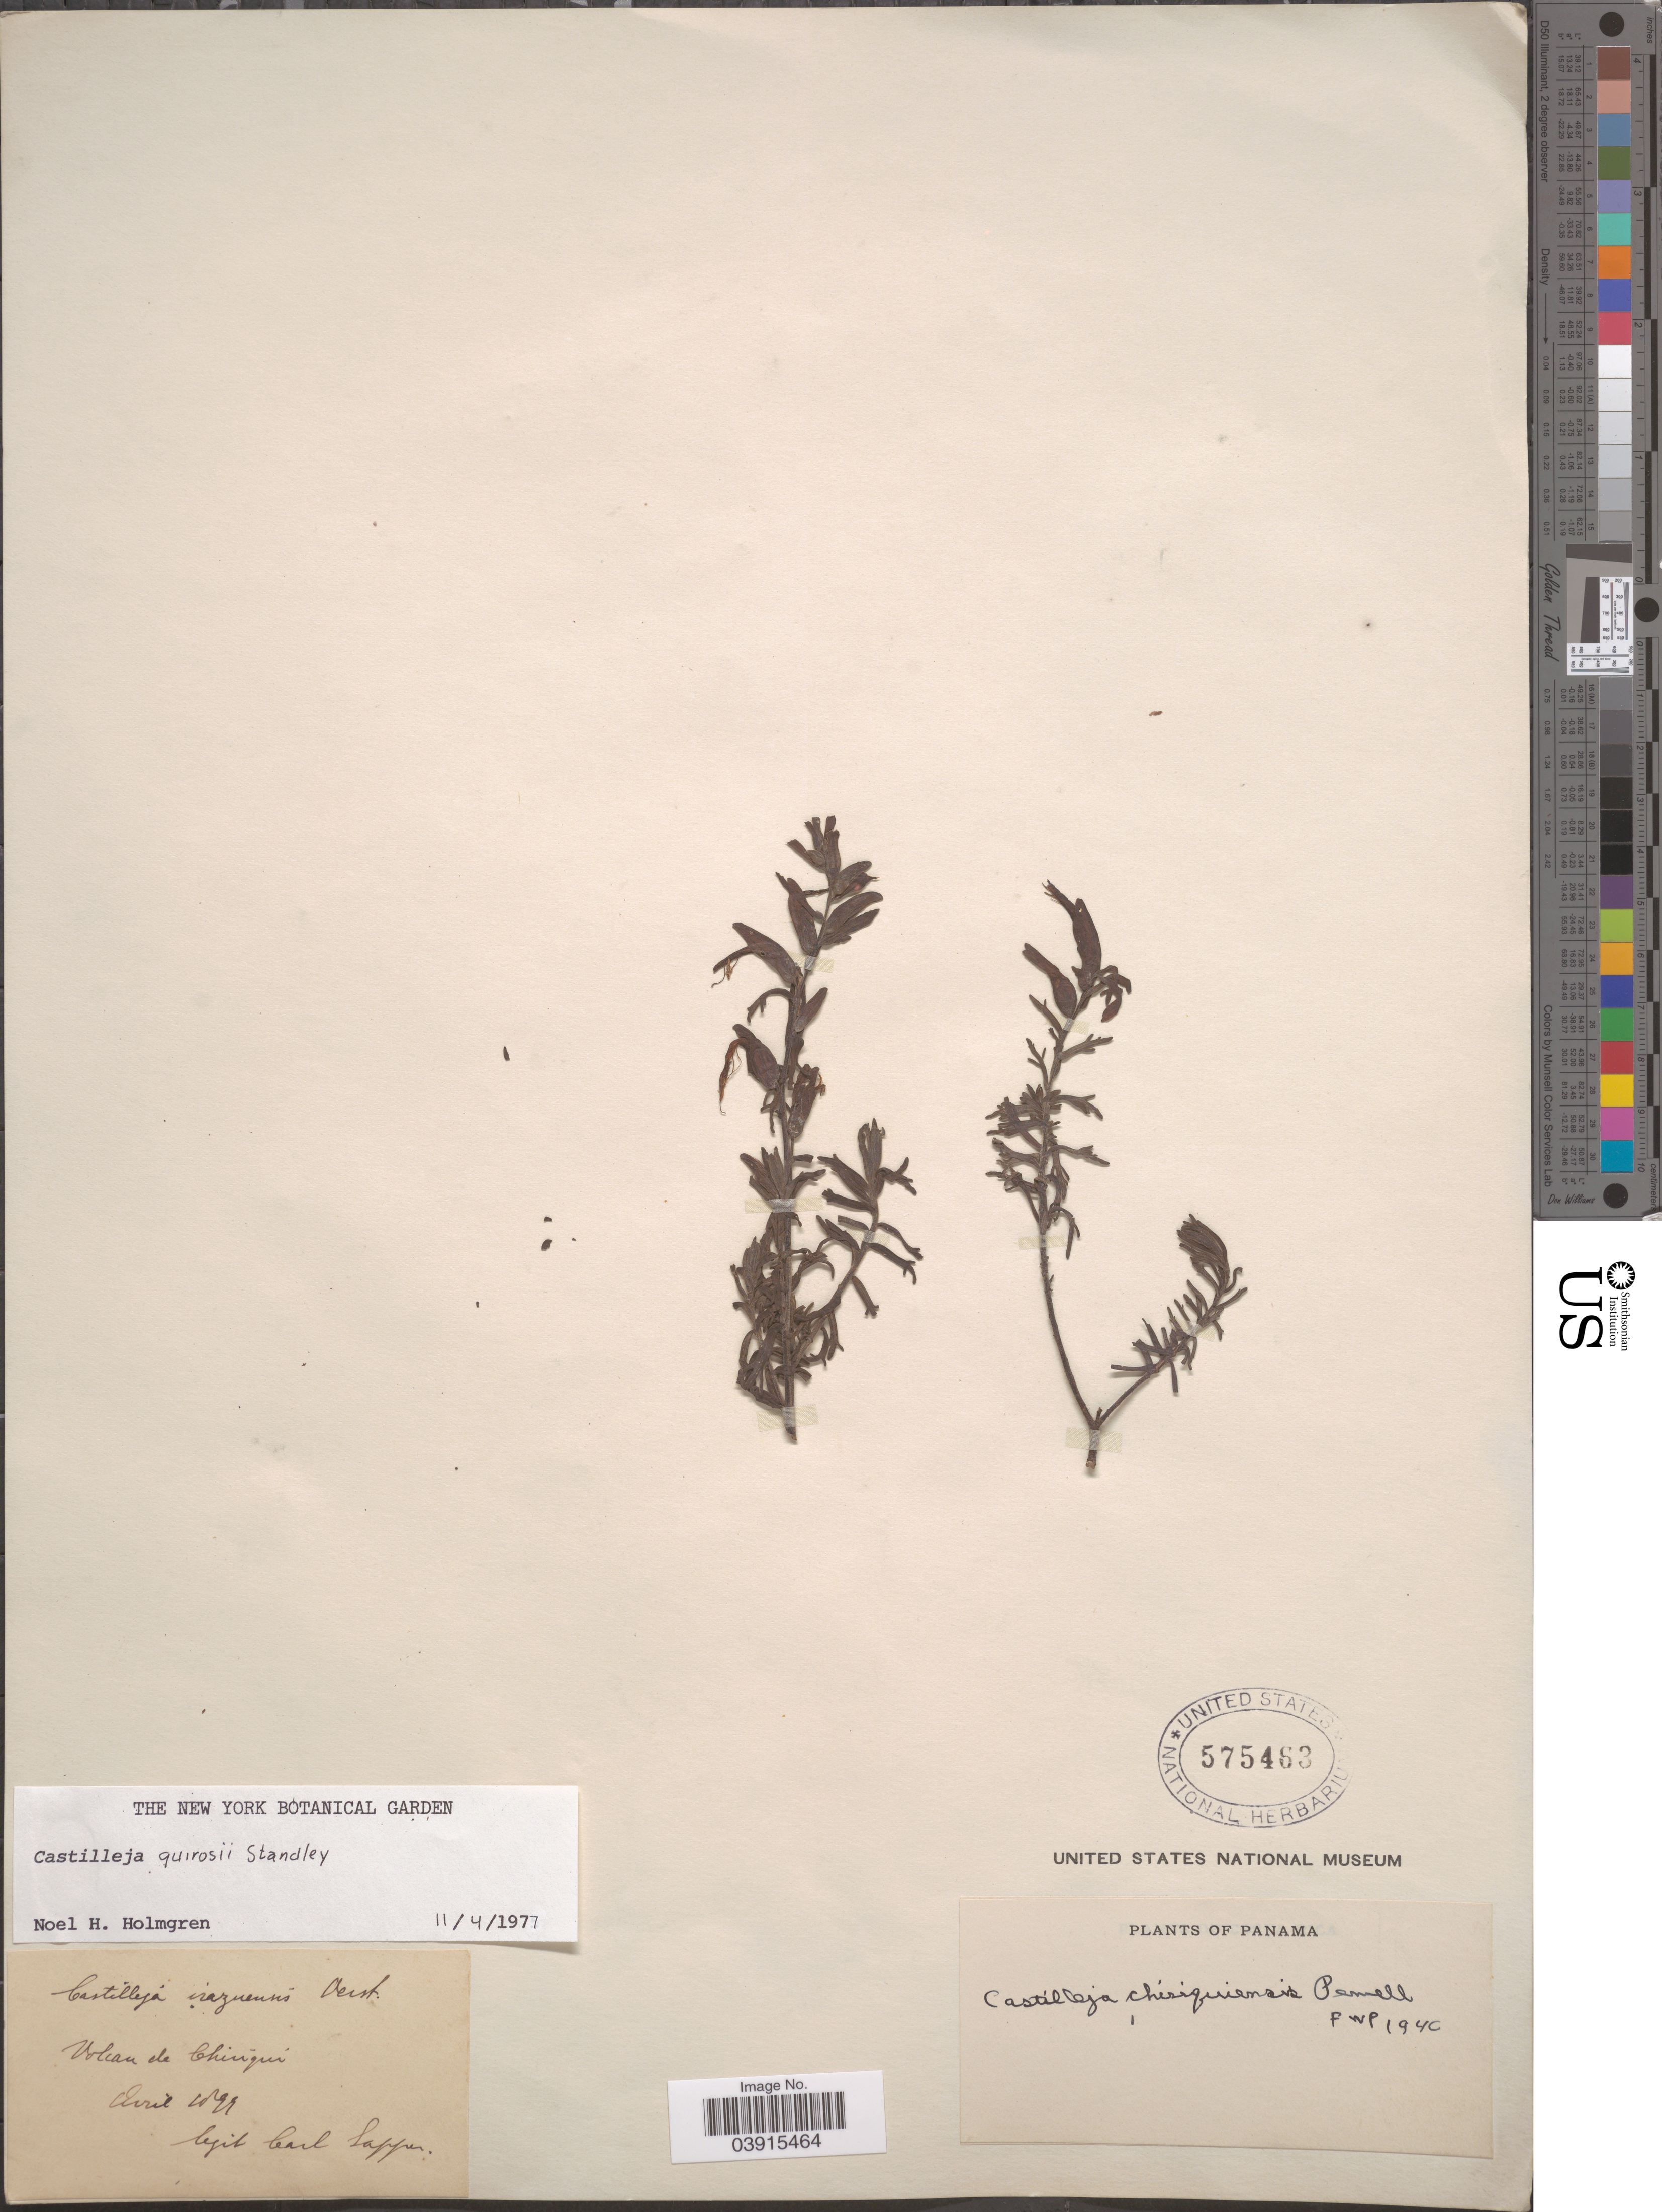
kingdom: Plantae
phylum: Tracheophyta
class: Magnoliopsida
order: Lamiales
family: Orobanchaceae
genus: Castilleja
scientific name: Castilleja quirosii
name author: Standl.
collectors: C. Sapper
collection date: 1899-04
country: Panama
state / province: Chiriqui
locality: Volcan de Chiriqui.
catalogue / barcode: US 575463